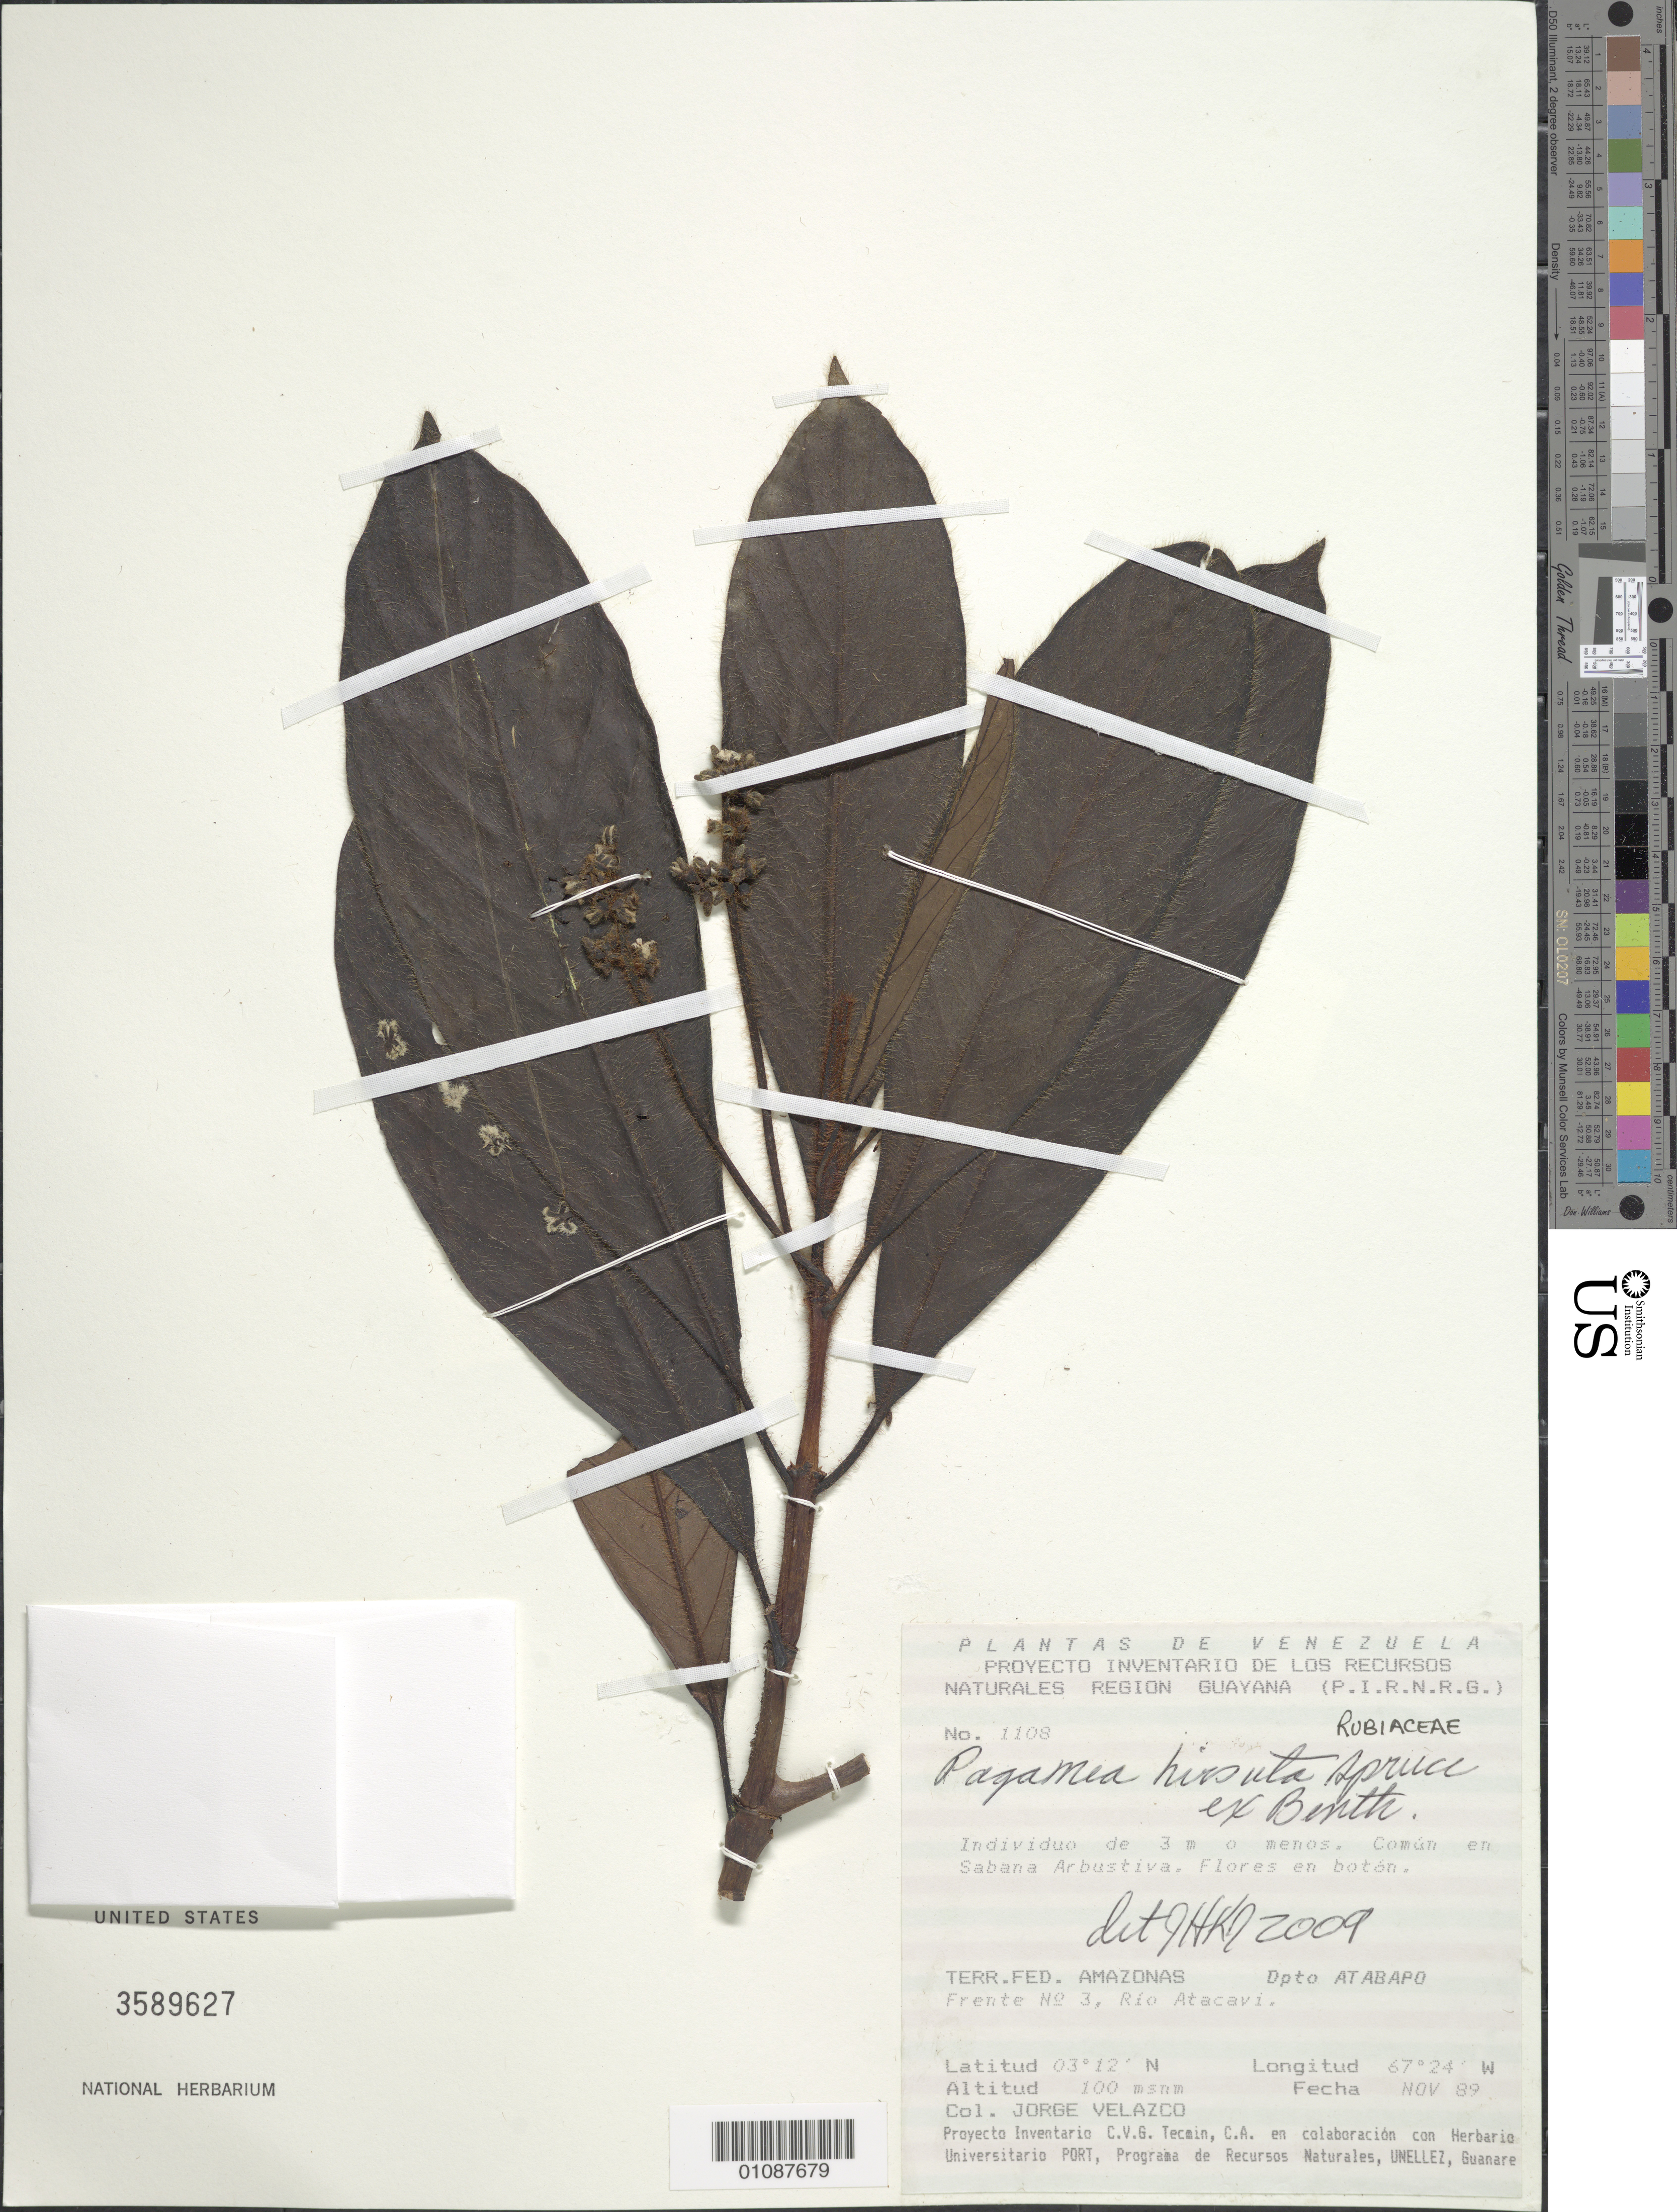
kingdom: Plantae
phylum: Tracheophyta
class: Magnoliopsida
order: Gentianales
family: Rubiaceae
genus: Pagamea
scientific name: Pagamea hirsuta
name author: Spruce ex Benth.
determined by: Kirkbride, J. H.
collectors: J. Velazco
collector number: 1108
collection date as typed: Nov-89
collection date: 1989-11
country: Venezuela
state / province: Amazonas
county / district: Atabapo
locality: Frente No. 3. Rio Atacavi.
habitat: Sabana arbustiva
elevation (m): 100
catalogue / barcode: US 3589627